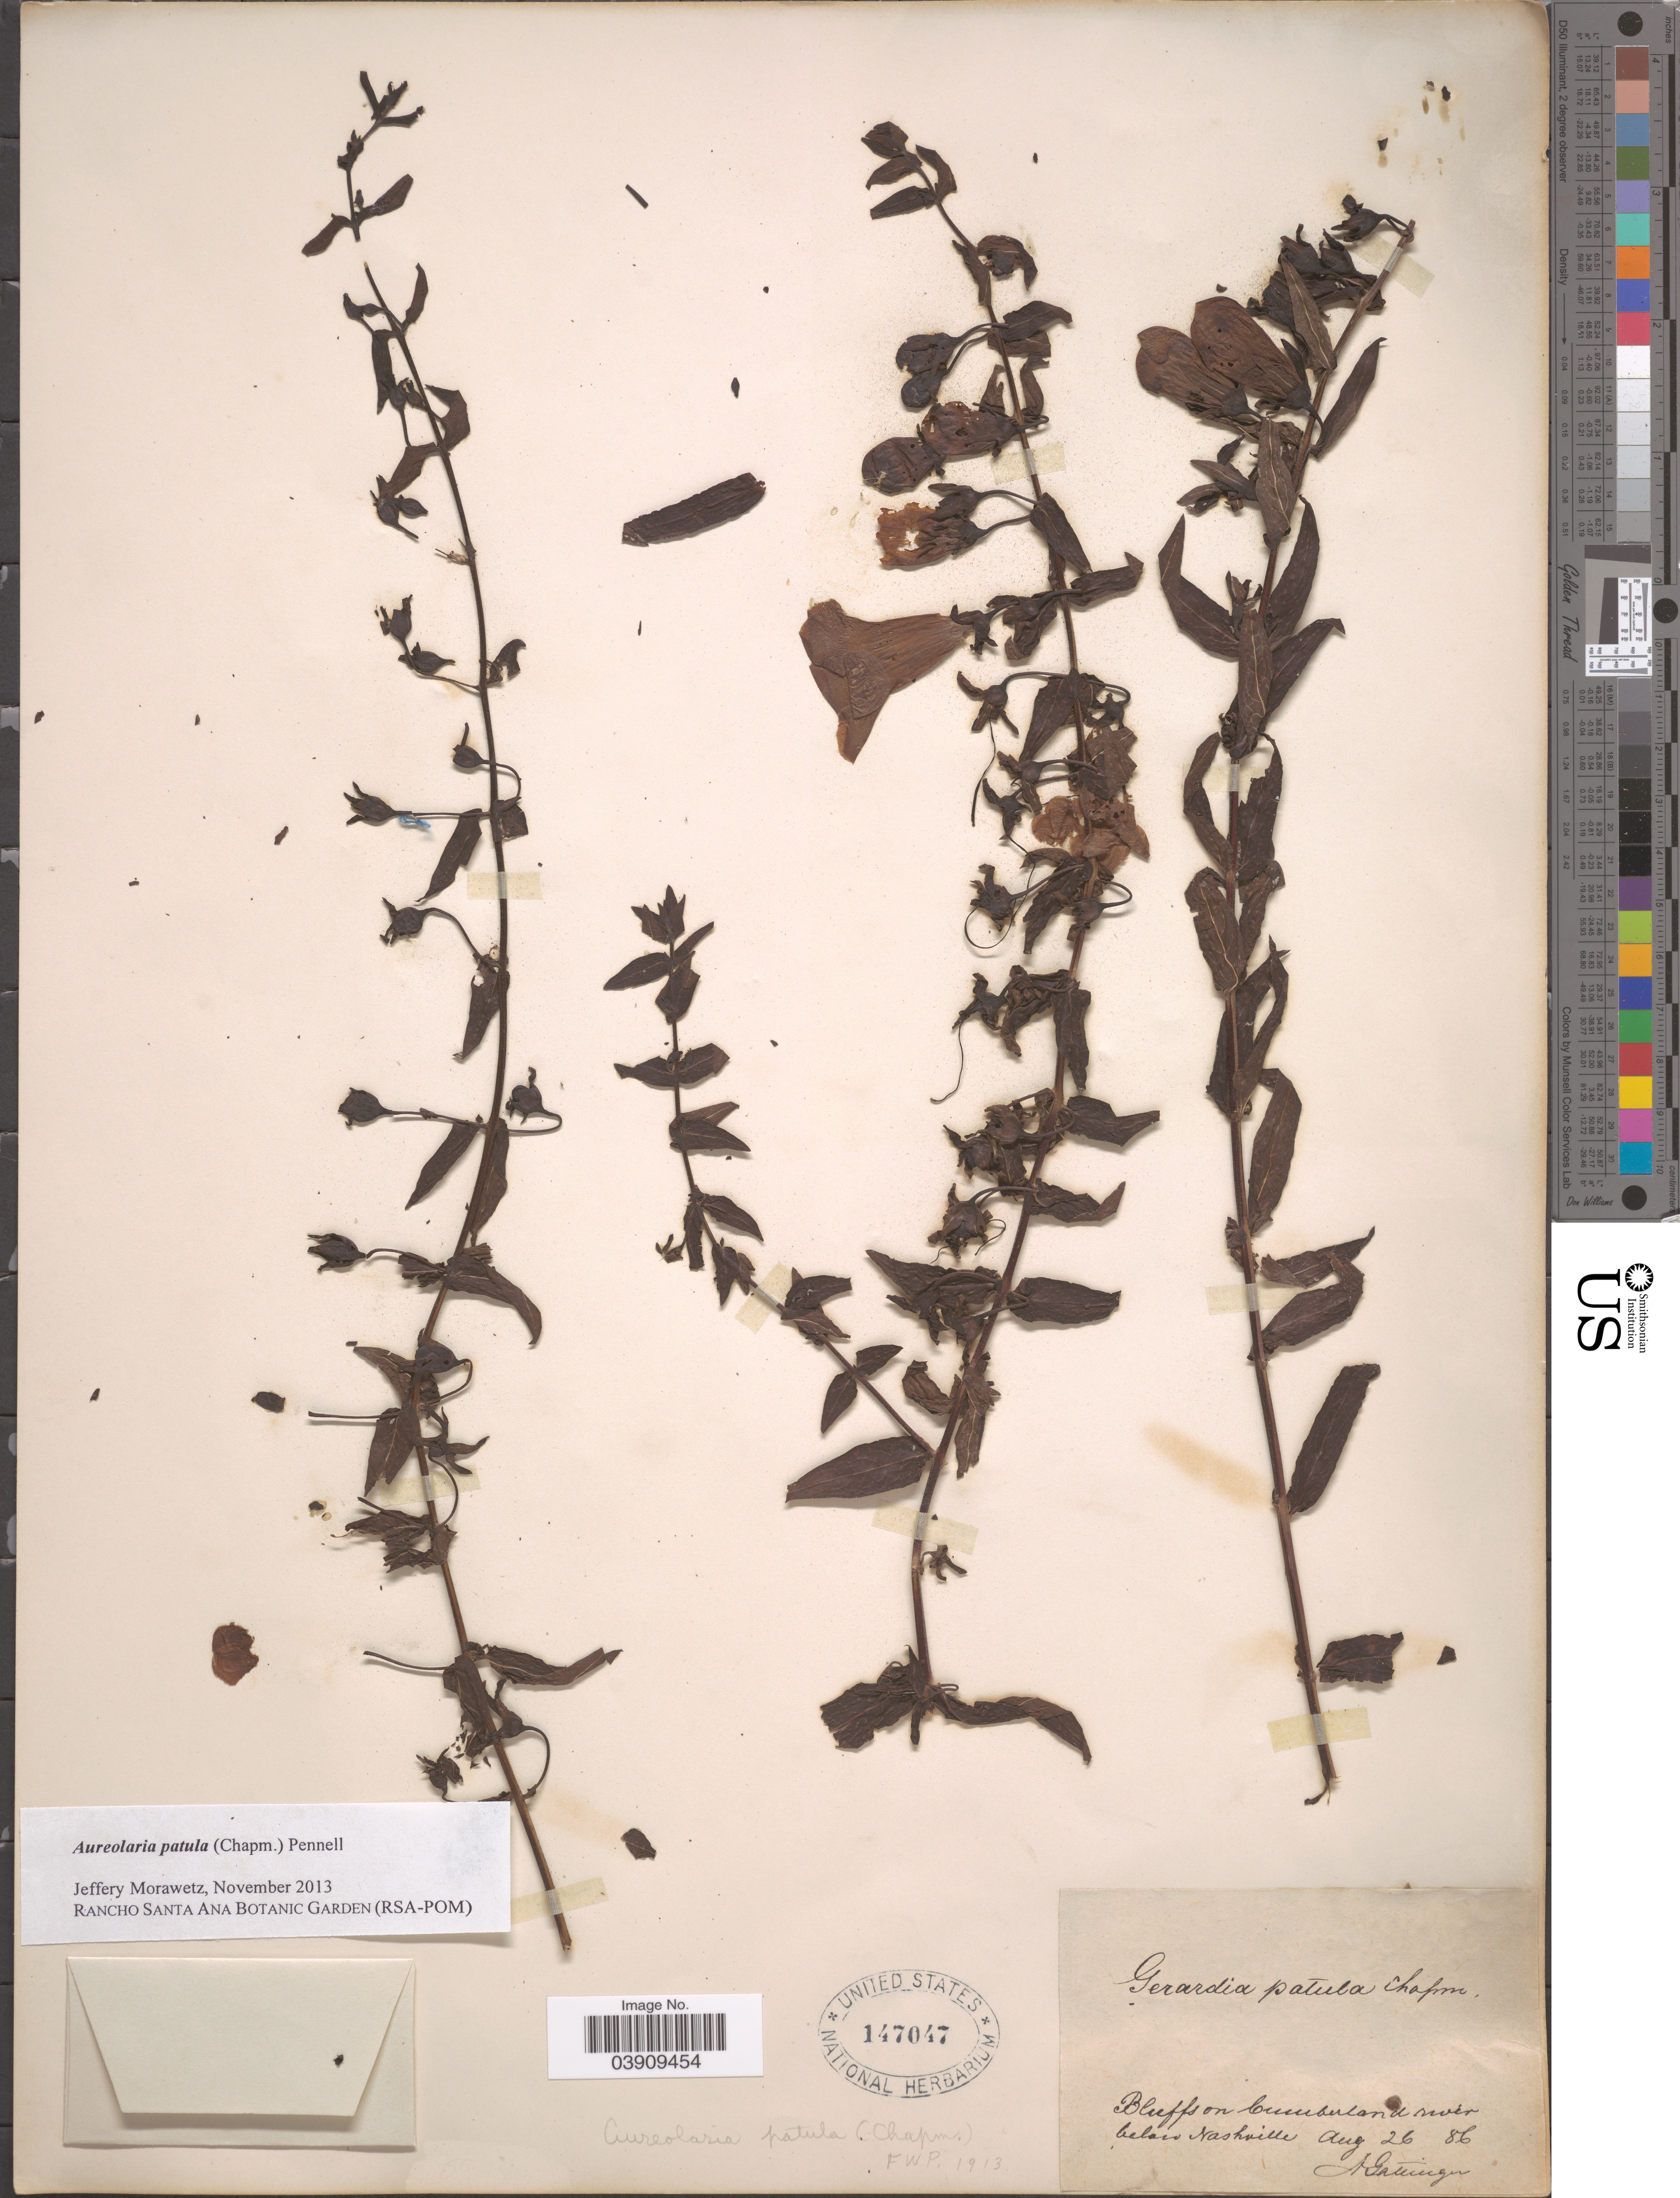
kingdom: Plantae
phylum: Tracheophyta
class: Magnoliopsida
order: Lamiales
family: Orobanchaceae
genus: Aureolaria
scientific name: Aureolaria patula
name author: (Chapm.) Pennell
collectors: A. Gattinger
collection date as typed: Transcribed d/m/y: 26/8/86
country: United States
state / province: Tennessee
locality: Bluffs on Cumberland river below Nashville.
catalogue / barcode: US 147047